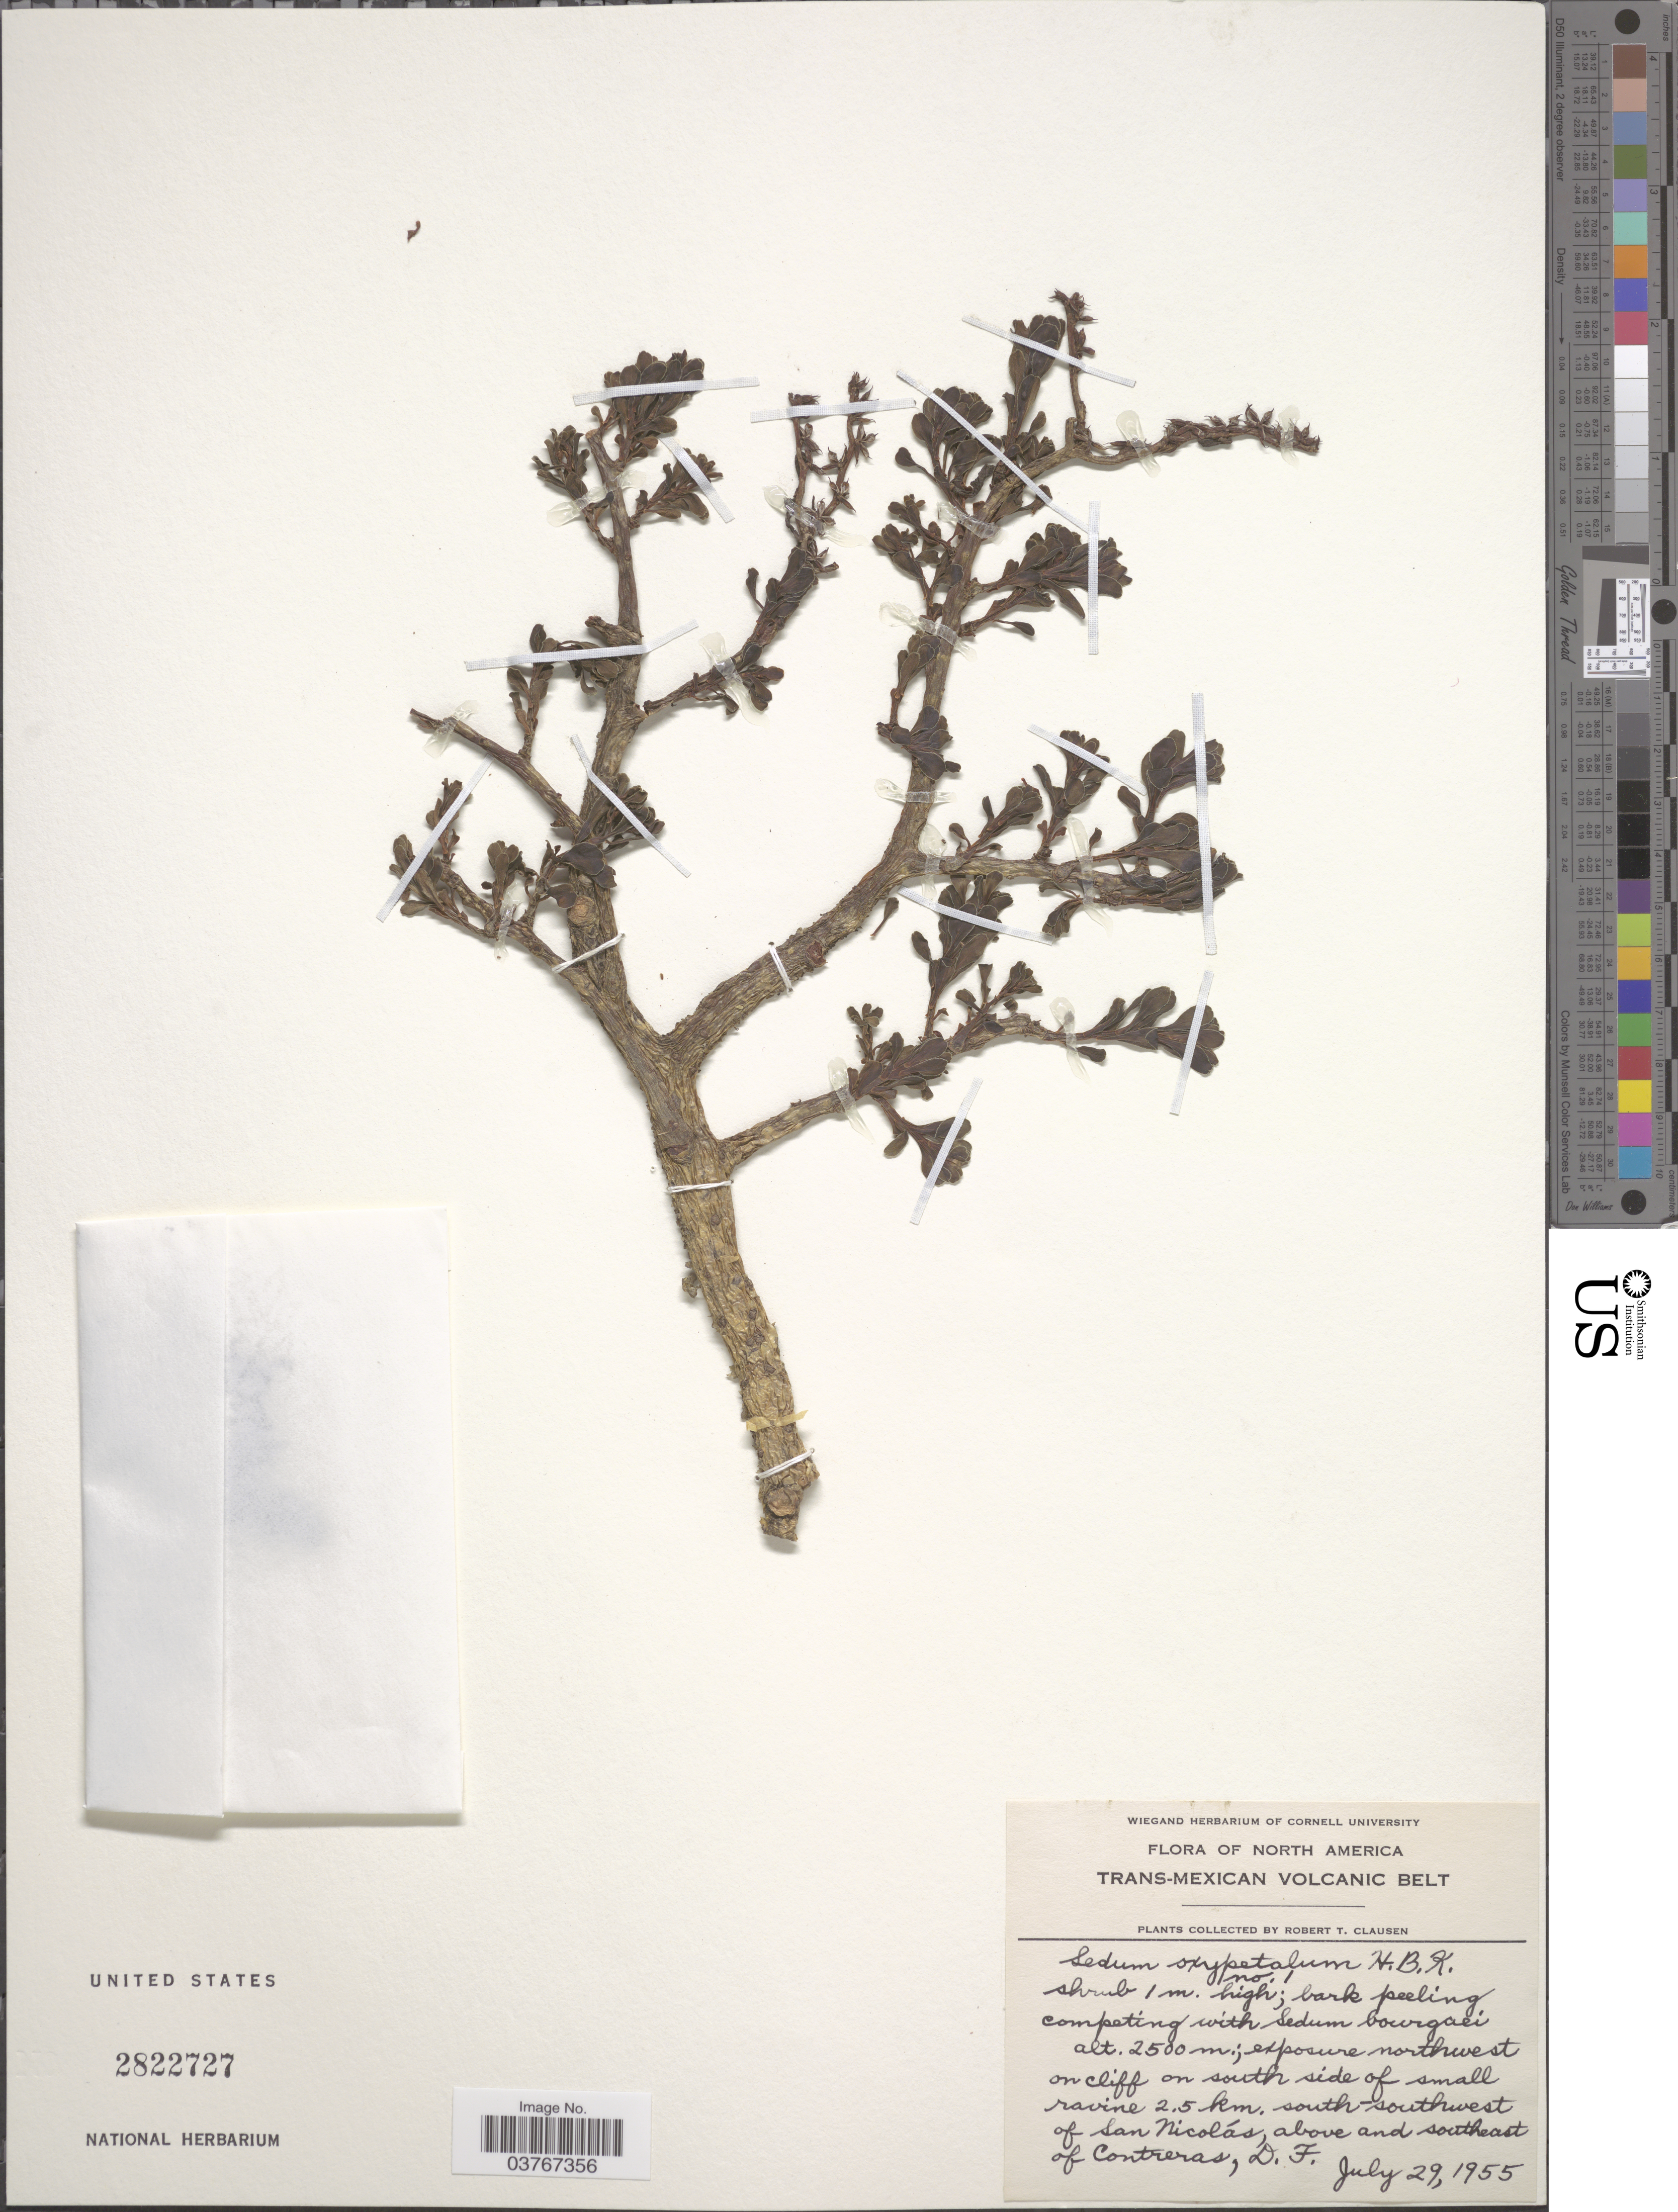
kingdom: Plantae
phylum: Tracheophyta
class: Magnoliopsida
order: Saxifragales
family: Crassulaceae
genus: Sedum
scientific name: Sedum oxypetalum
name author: Kunth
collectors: R. T. Clausen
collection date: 1955-07-29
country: Mexico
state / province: Distrito Federal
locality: Trans-Mexican Volcanic Belt. Exposure northwest on cliff on south side of small ravine 2.5 km. south-southwet of San Nicolás, above and southeast of Contreras.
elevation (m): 2500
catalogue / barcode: US 2822727